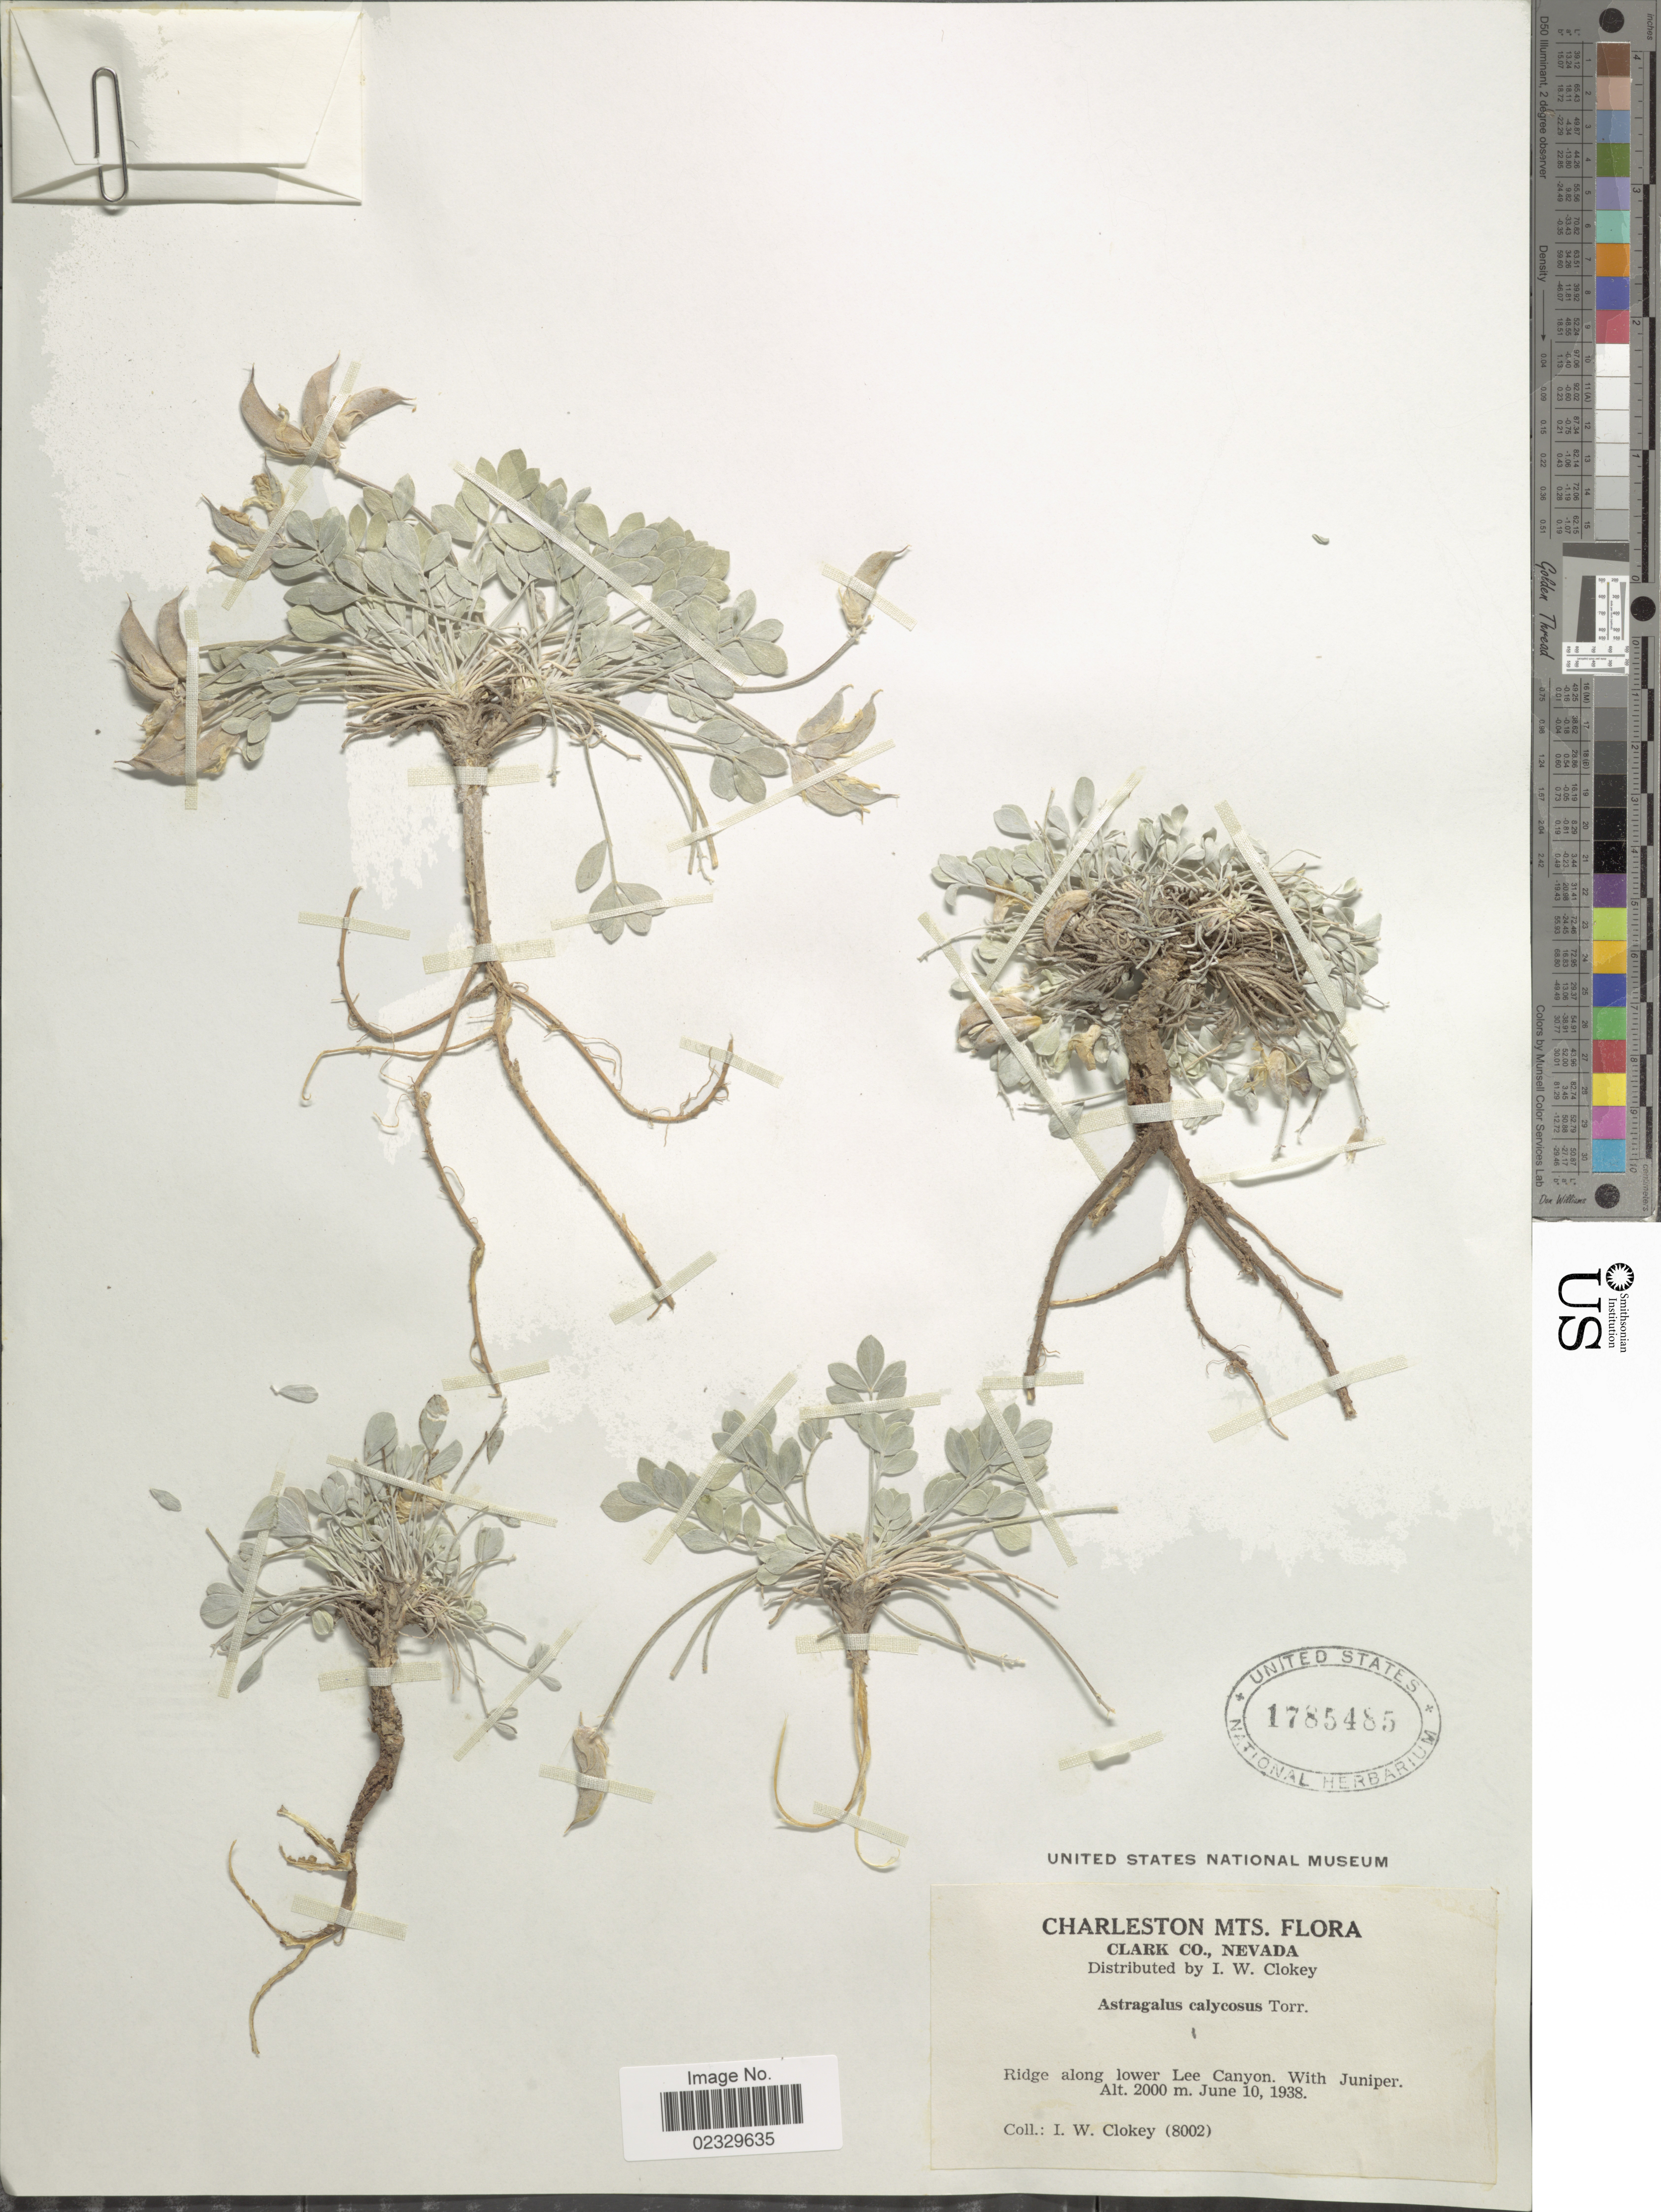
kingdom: Plantae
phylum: Tracheophyta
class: Magnoliopsida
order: Fabales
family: Fabaceae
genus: Astragalus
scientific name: Astragalus calycosus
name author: Torr. ex S. Watson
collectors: I. W. Clokey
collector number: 8002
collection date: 1938-06-10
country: United States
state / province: Nevada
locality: Charleston Mts. Clark Co. Ridge along lower Lee Canyon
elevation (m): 2000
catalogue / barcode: US 1785485